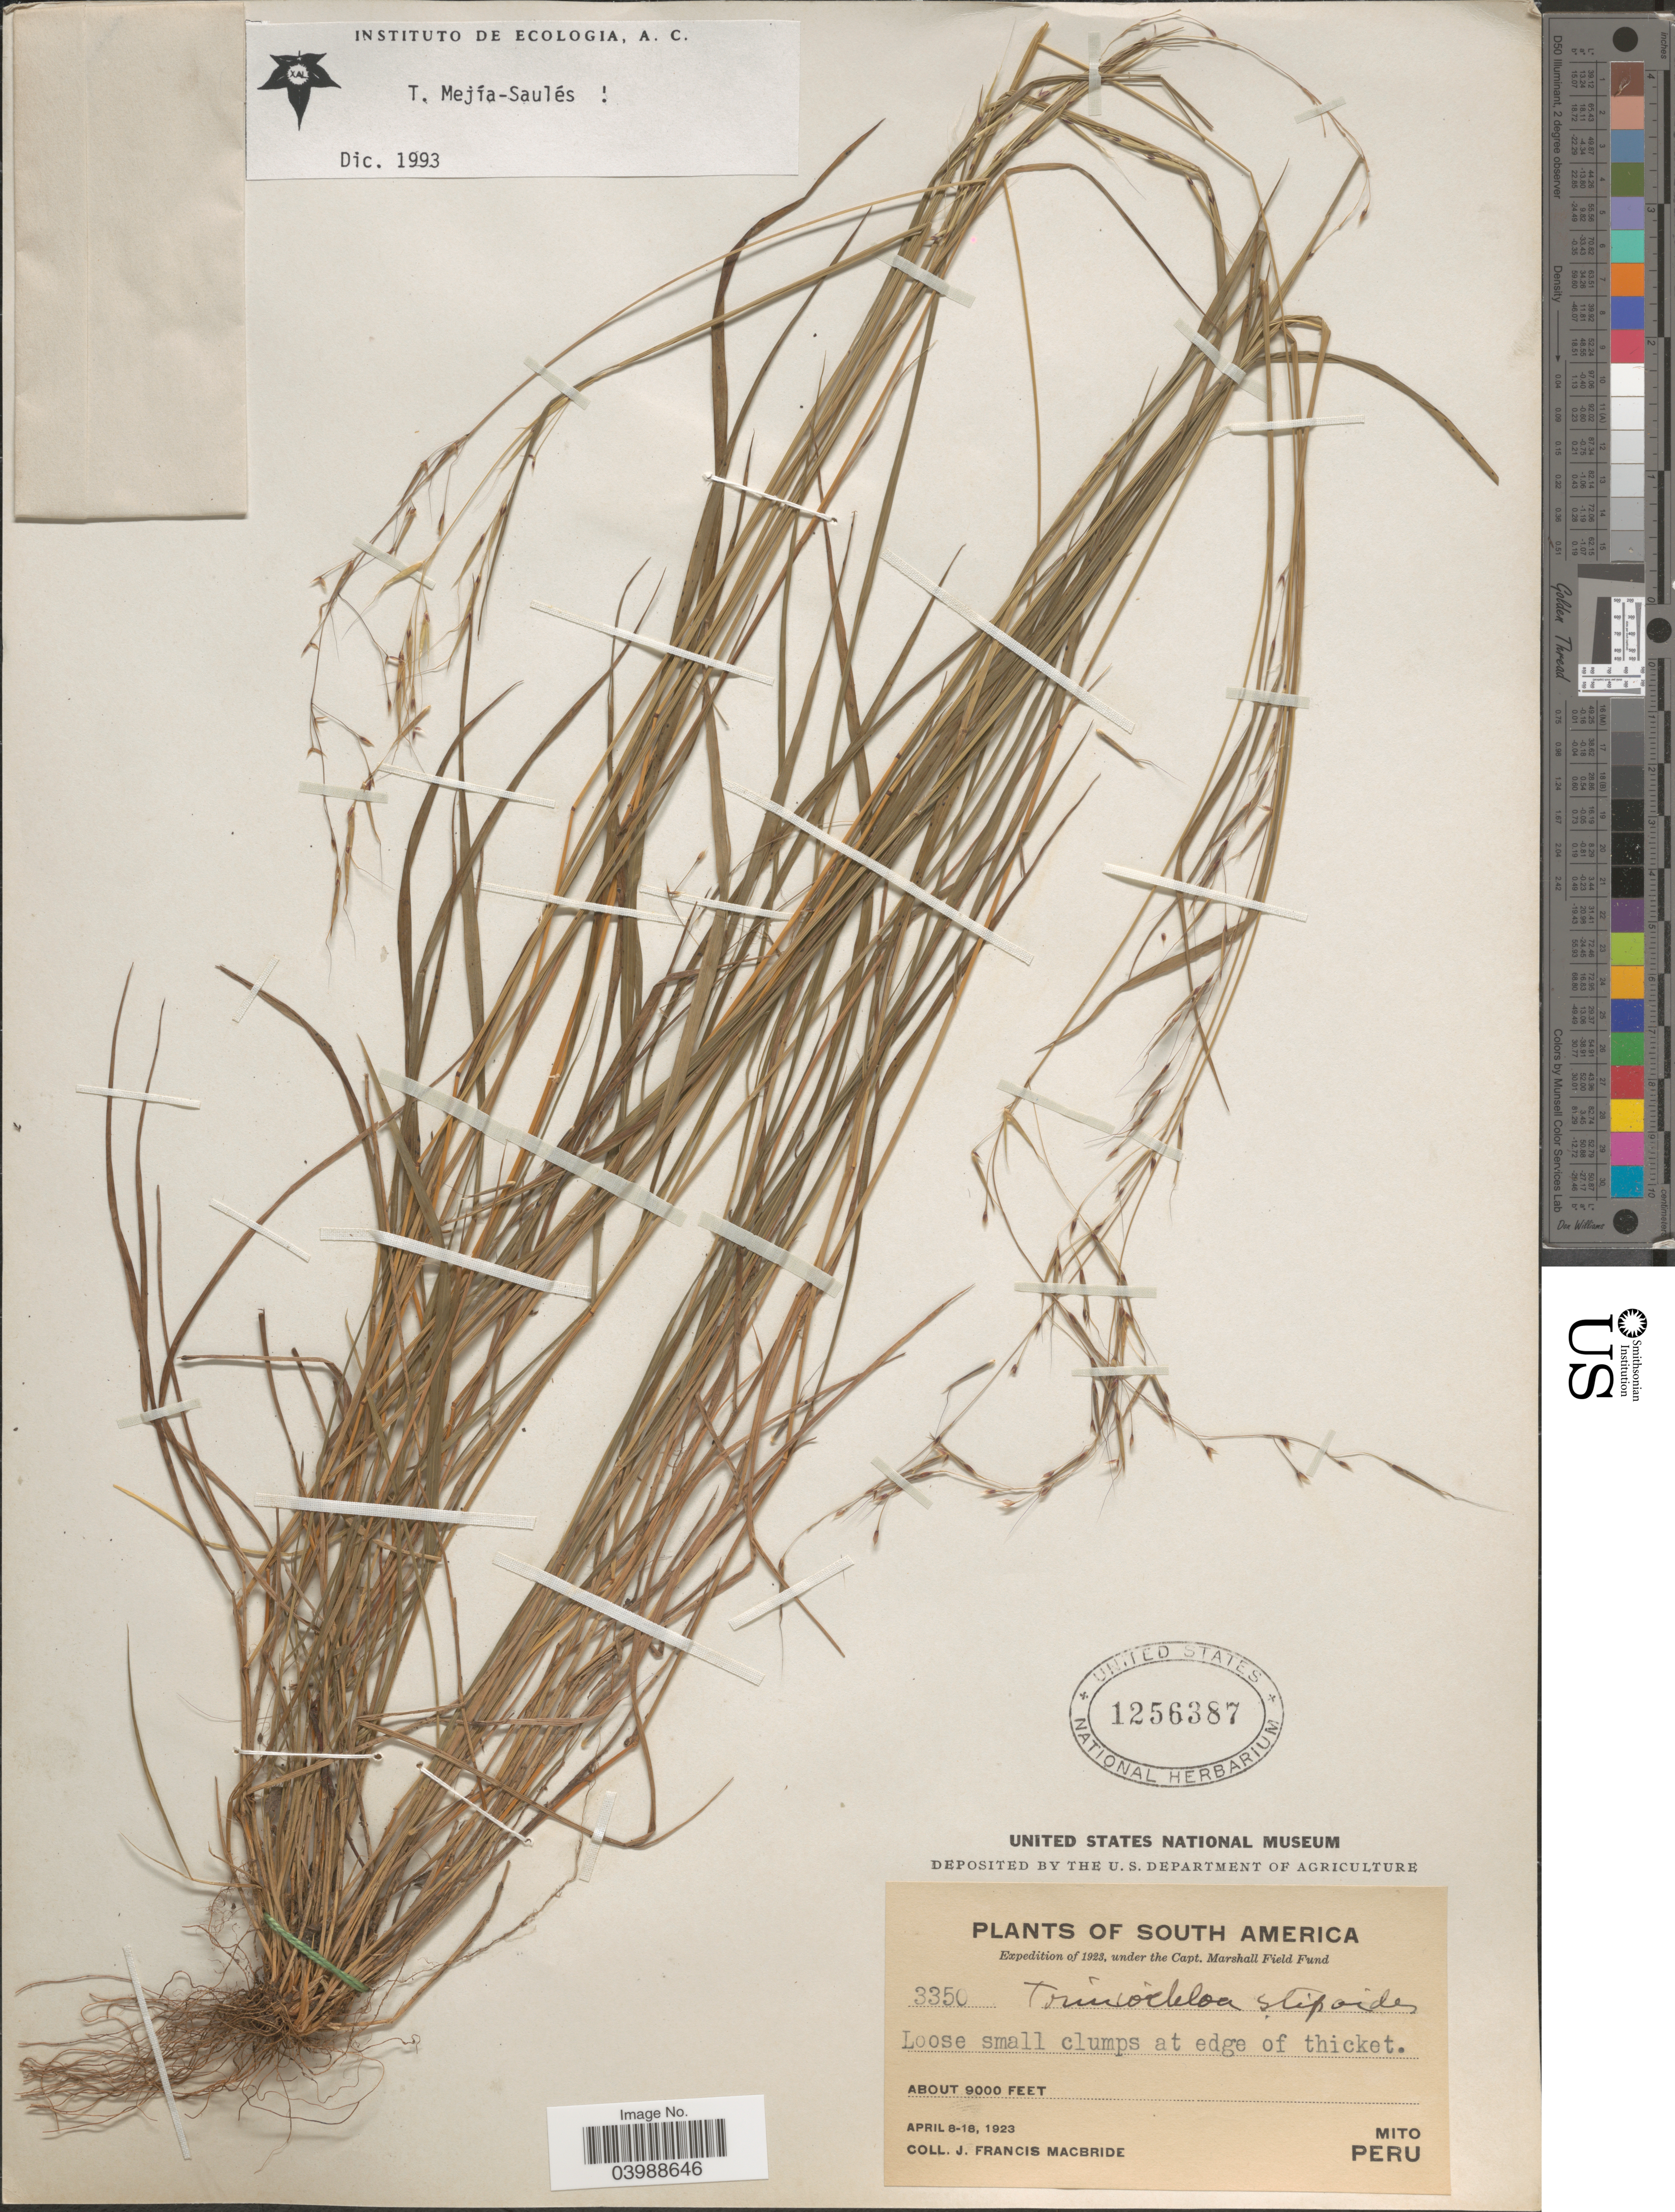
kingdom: Plantae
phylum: Tracheophyta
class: Liliopsida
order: Poales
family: Poaceae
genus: Triniochloa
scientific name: Triniochloa stipoides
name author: (Kunth) Hitchc.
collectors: J. F. Macbride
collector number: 3350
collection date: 1923-04-08/1923-04-18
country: Peru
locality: Mito.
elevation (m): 2743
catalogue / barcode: US 1256387